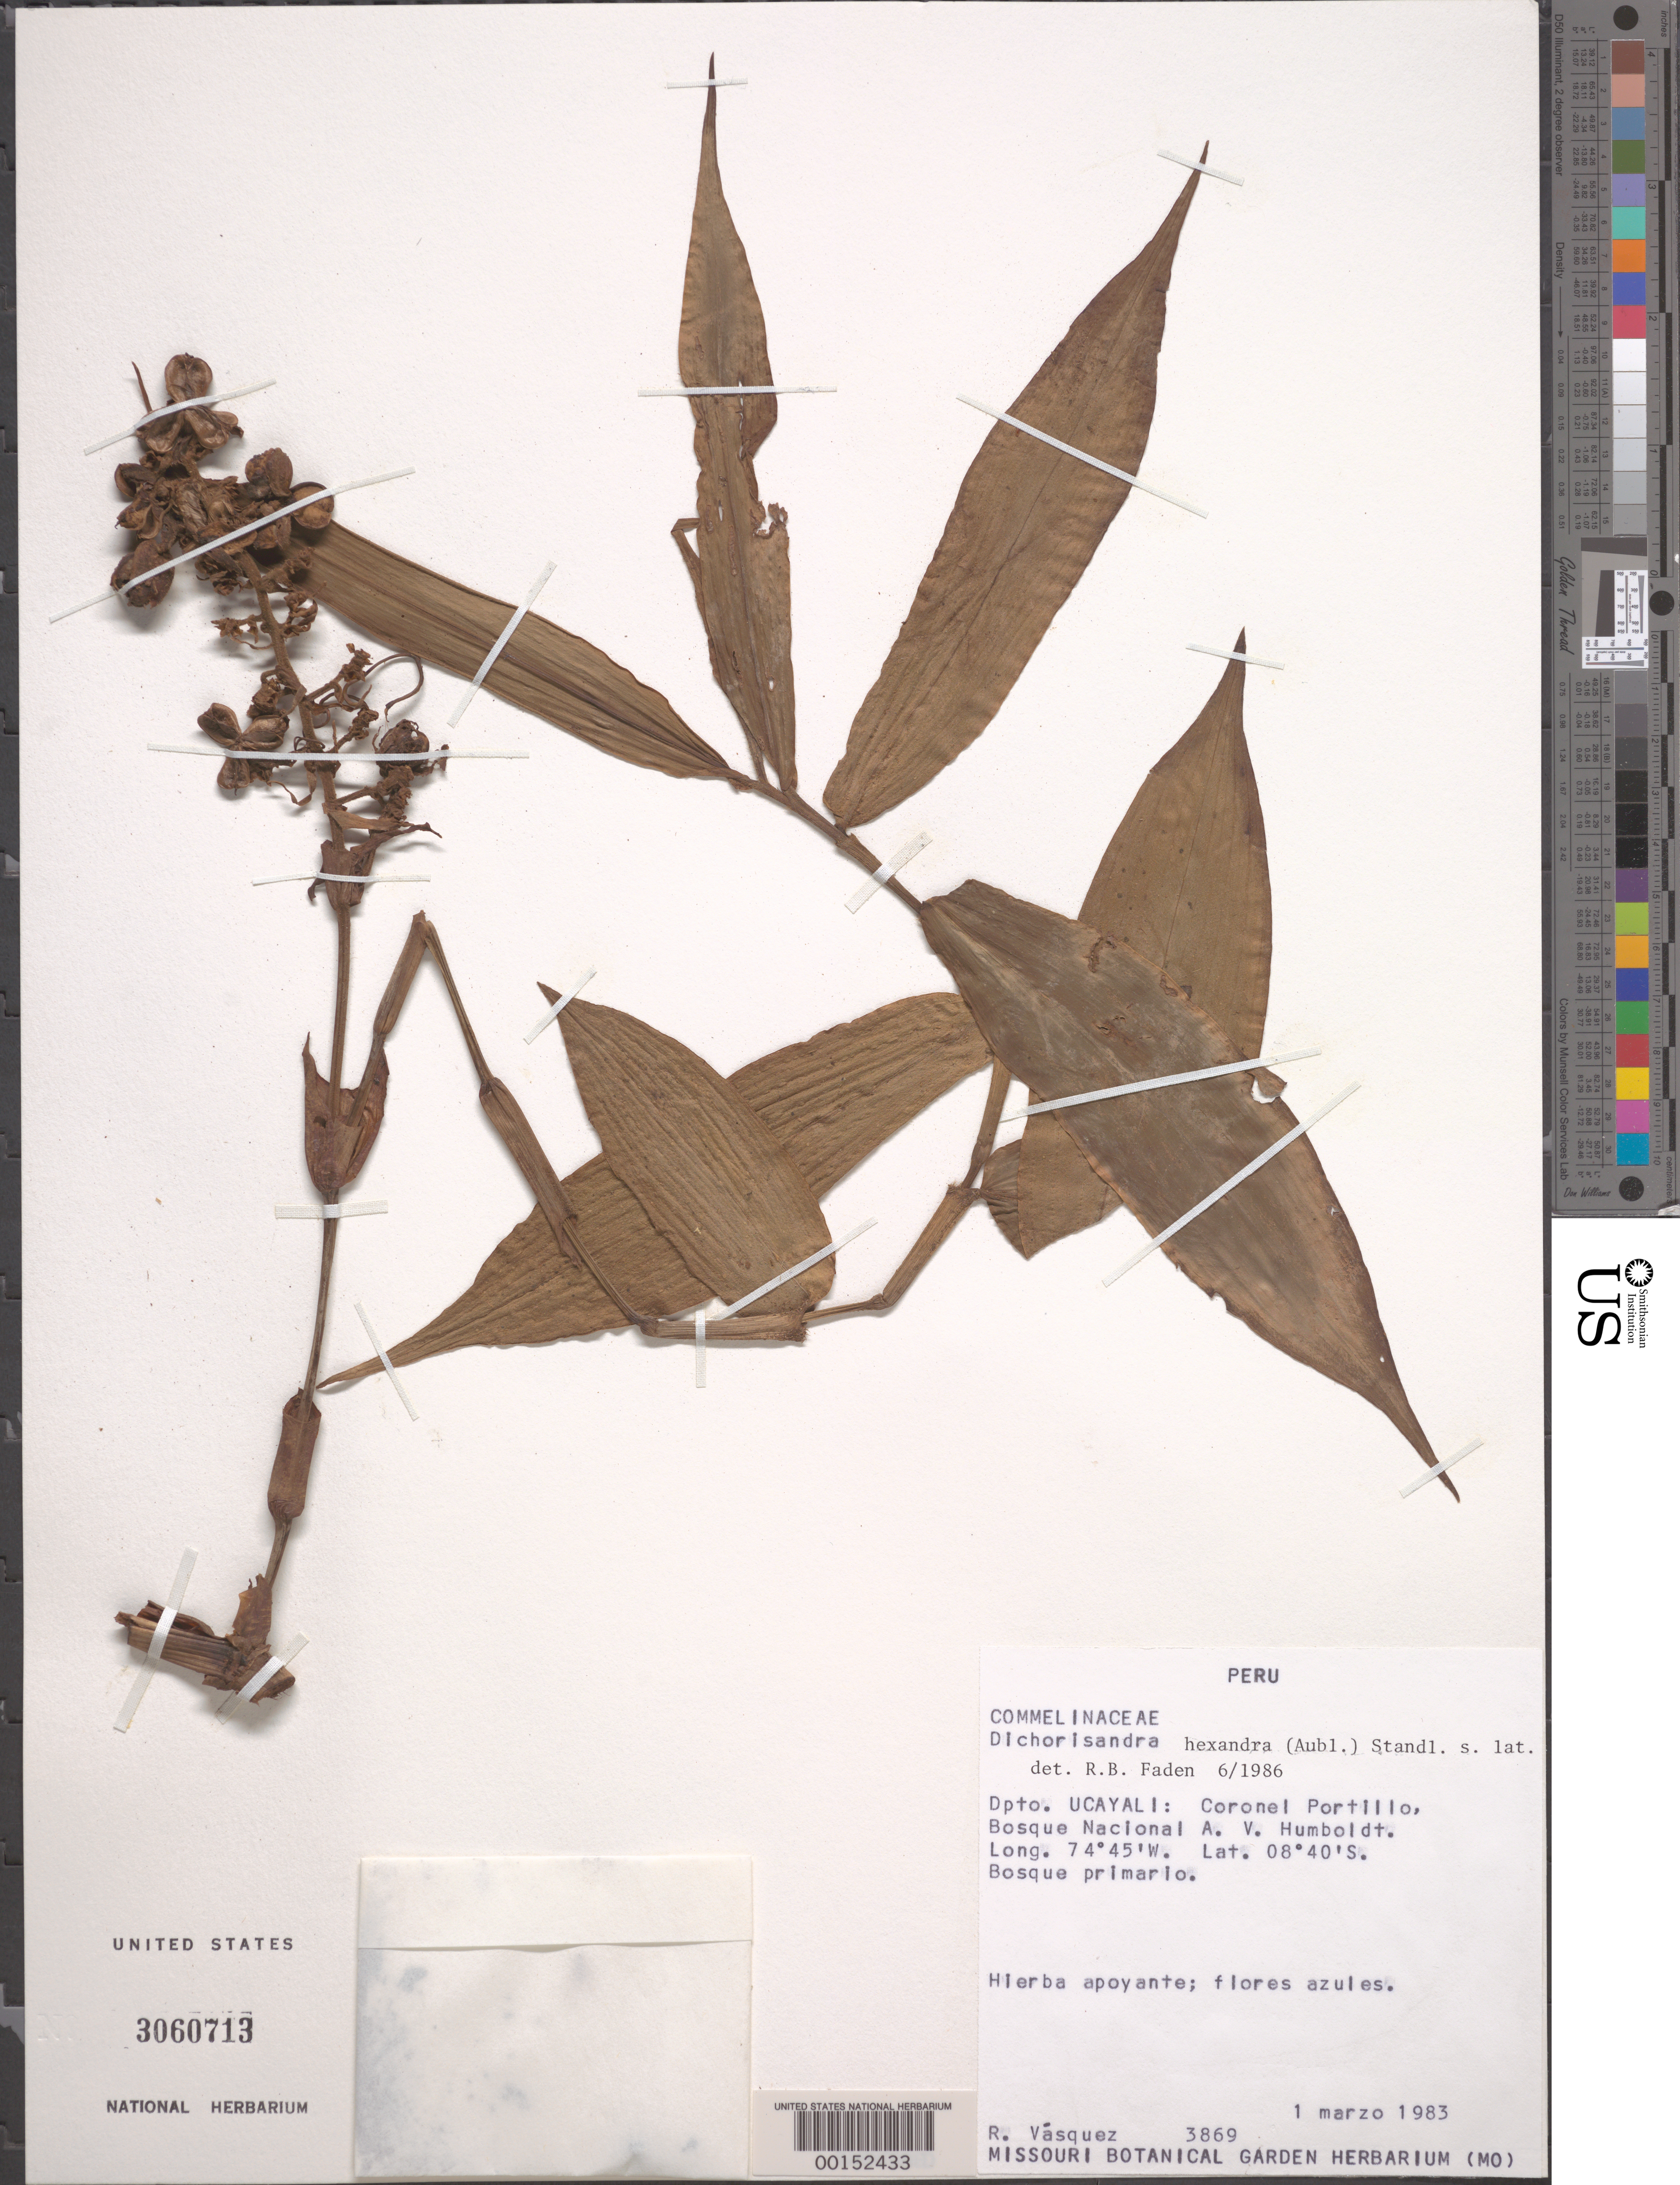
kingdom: Plantae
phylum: Tracheophyta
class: Liliopsida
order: Commelinales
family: Commelinaceae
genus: Dichorisandra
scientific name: Dichorisandra hexandra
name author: (Aubl.) Standl.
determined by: Faden, Robert B., (US), Smithsonian Institution - National Museum of Natural History (UNITED STATES)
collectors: R. Vasquez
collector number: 3869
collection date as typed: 01 Mar 1983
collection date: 1983-03-01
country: Peru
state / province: Loreto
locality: Coronel Portillo Prov. [?], Bosque Nacional A. v. Humboldt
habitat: Primary forest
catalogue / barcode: US 3060713